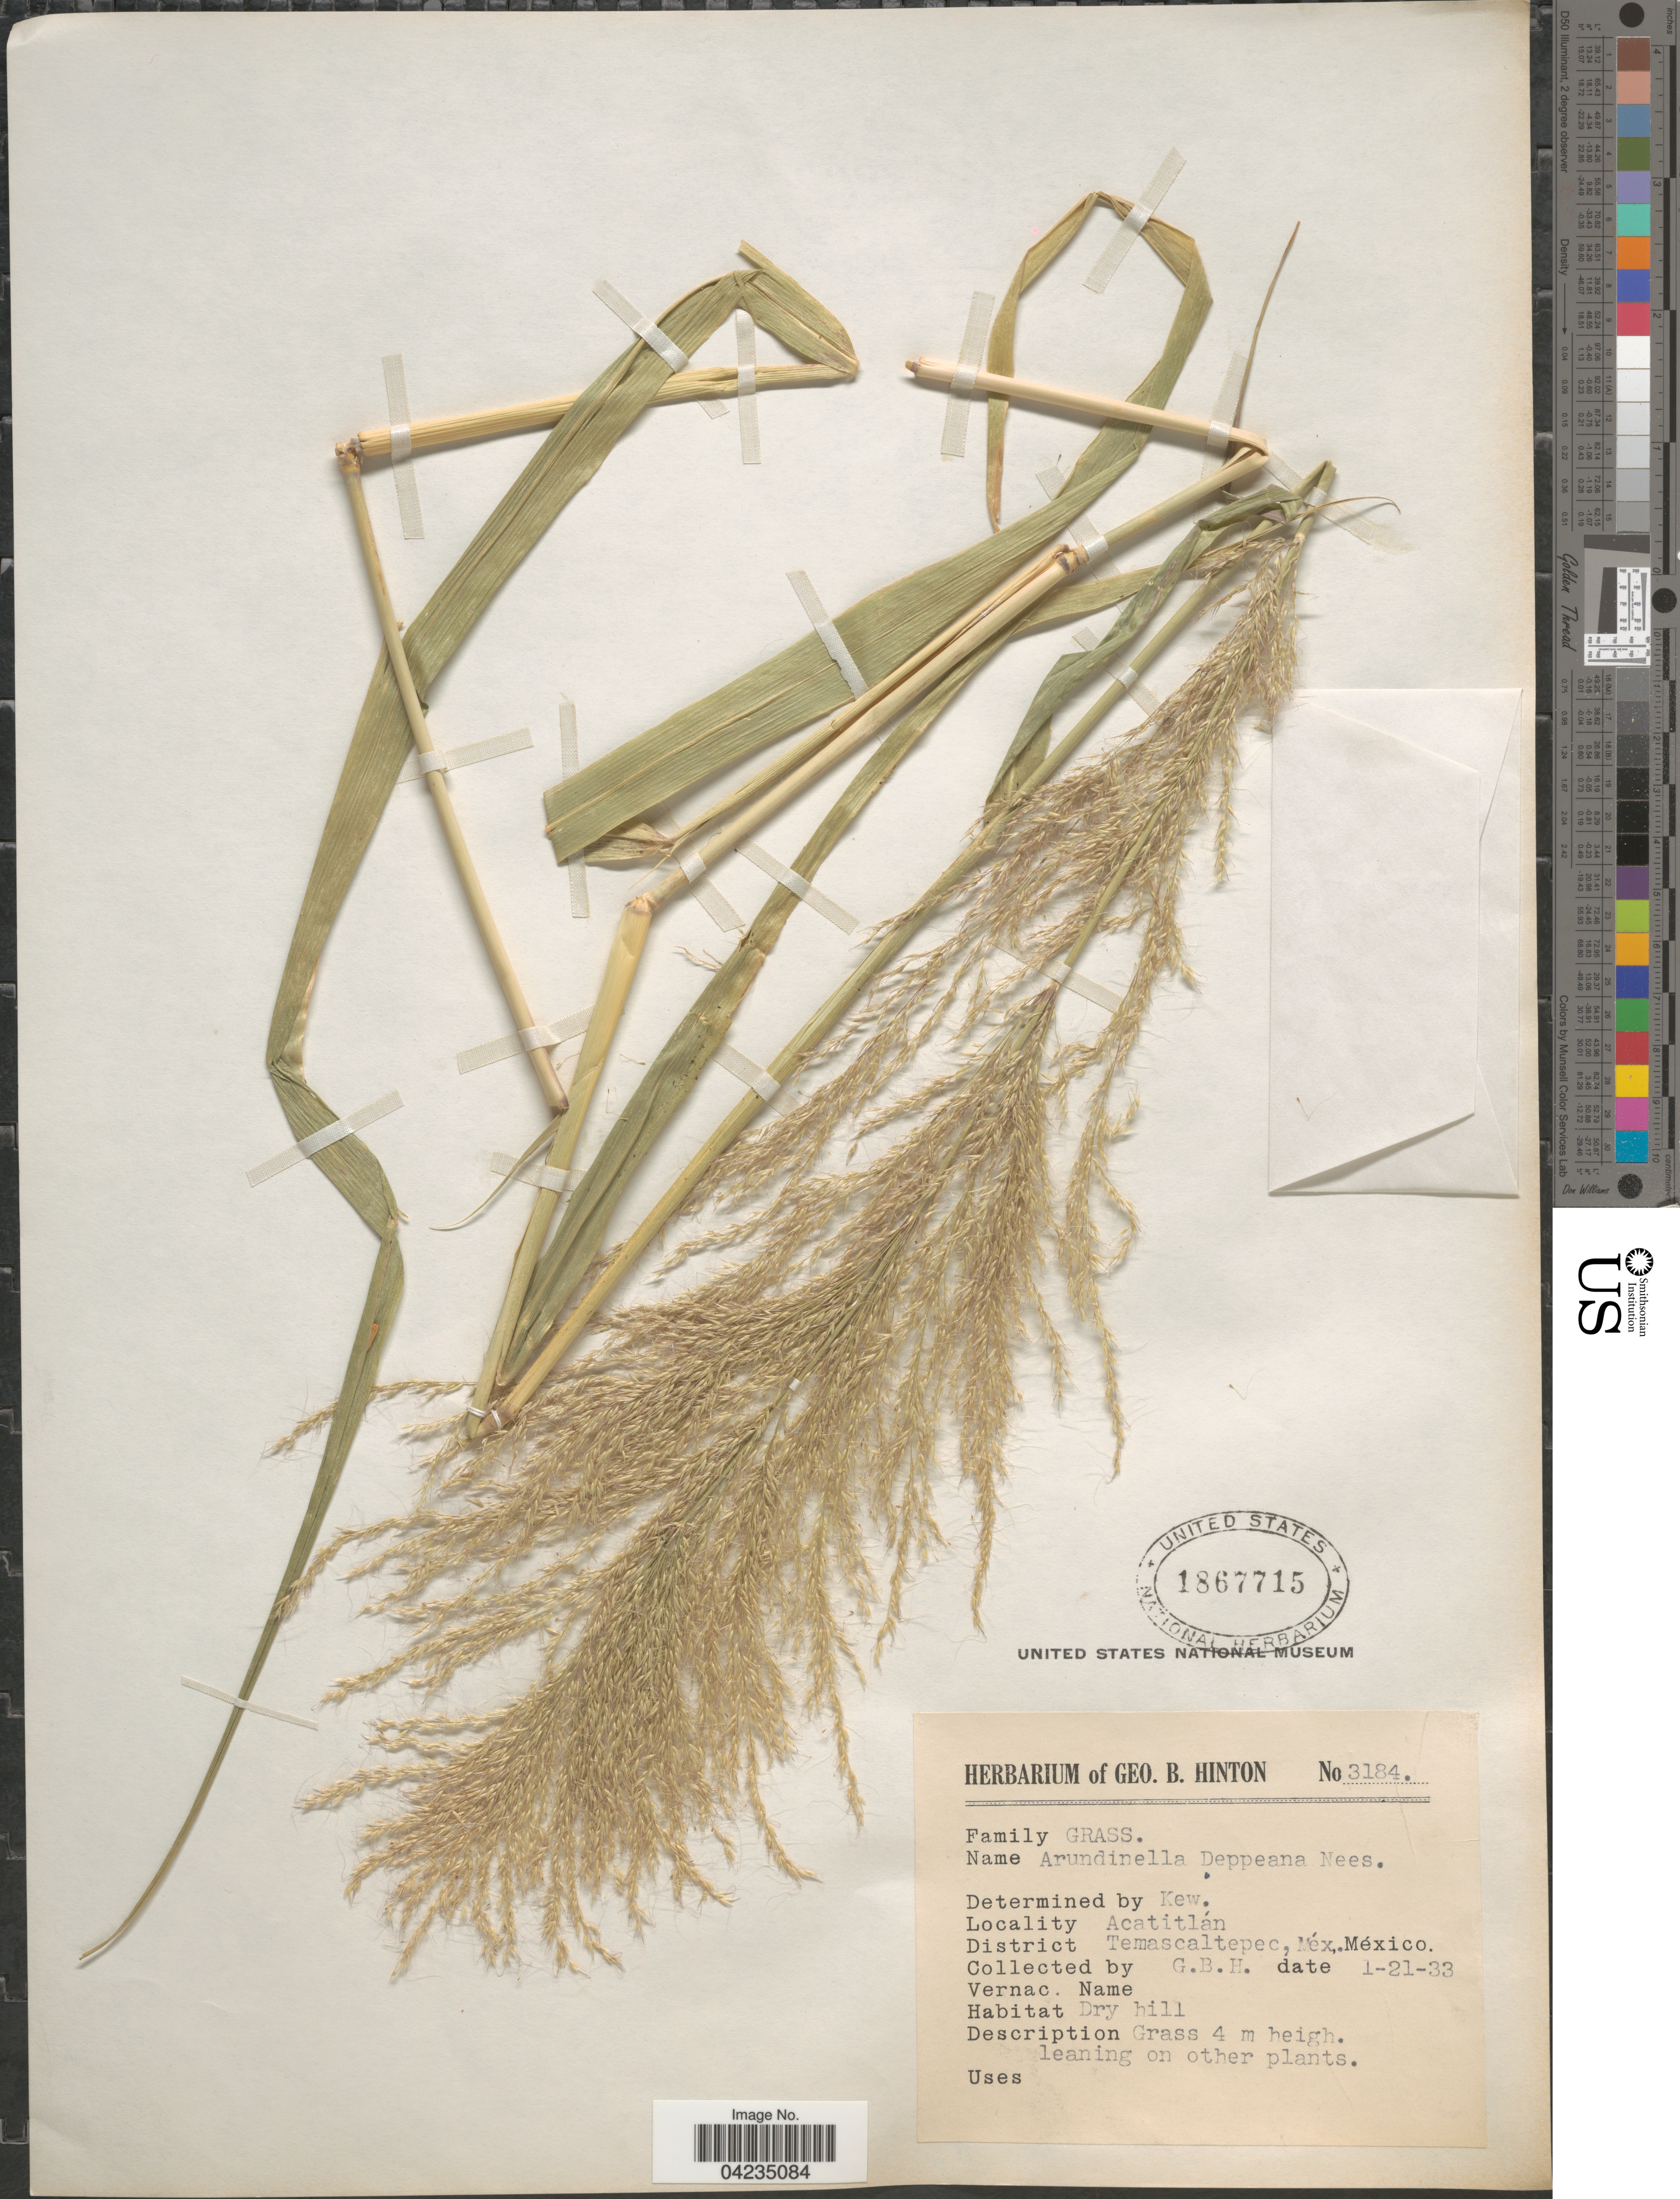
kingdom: Plantae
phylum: Tracheophyta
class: Liliopsida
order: Poales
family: Poaceae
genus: Arundinella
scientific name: Arundinella deppeana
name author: Nees ex Steud.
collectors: G. B. Hinton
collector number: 3184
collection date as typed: Transcribed d/m/y: 21/1/33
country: Mexico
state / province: México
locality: Acatitlán. District Temascaltepec.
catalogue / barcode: US 1867715